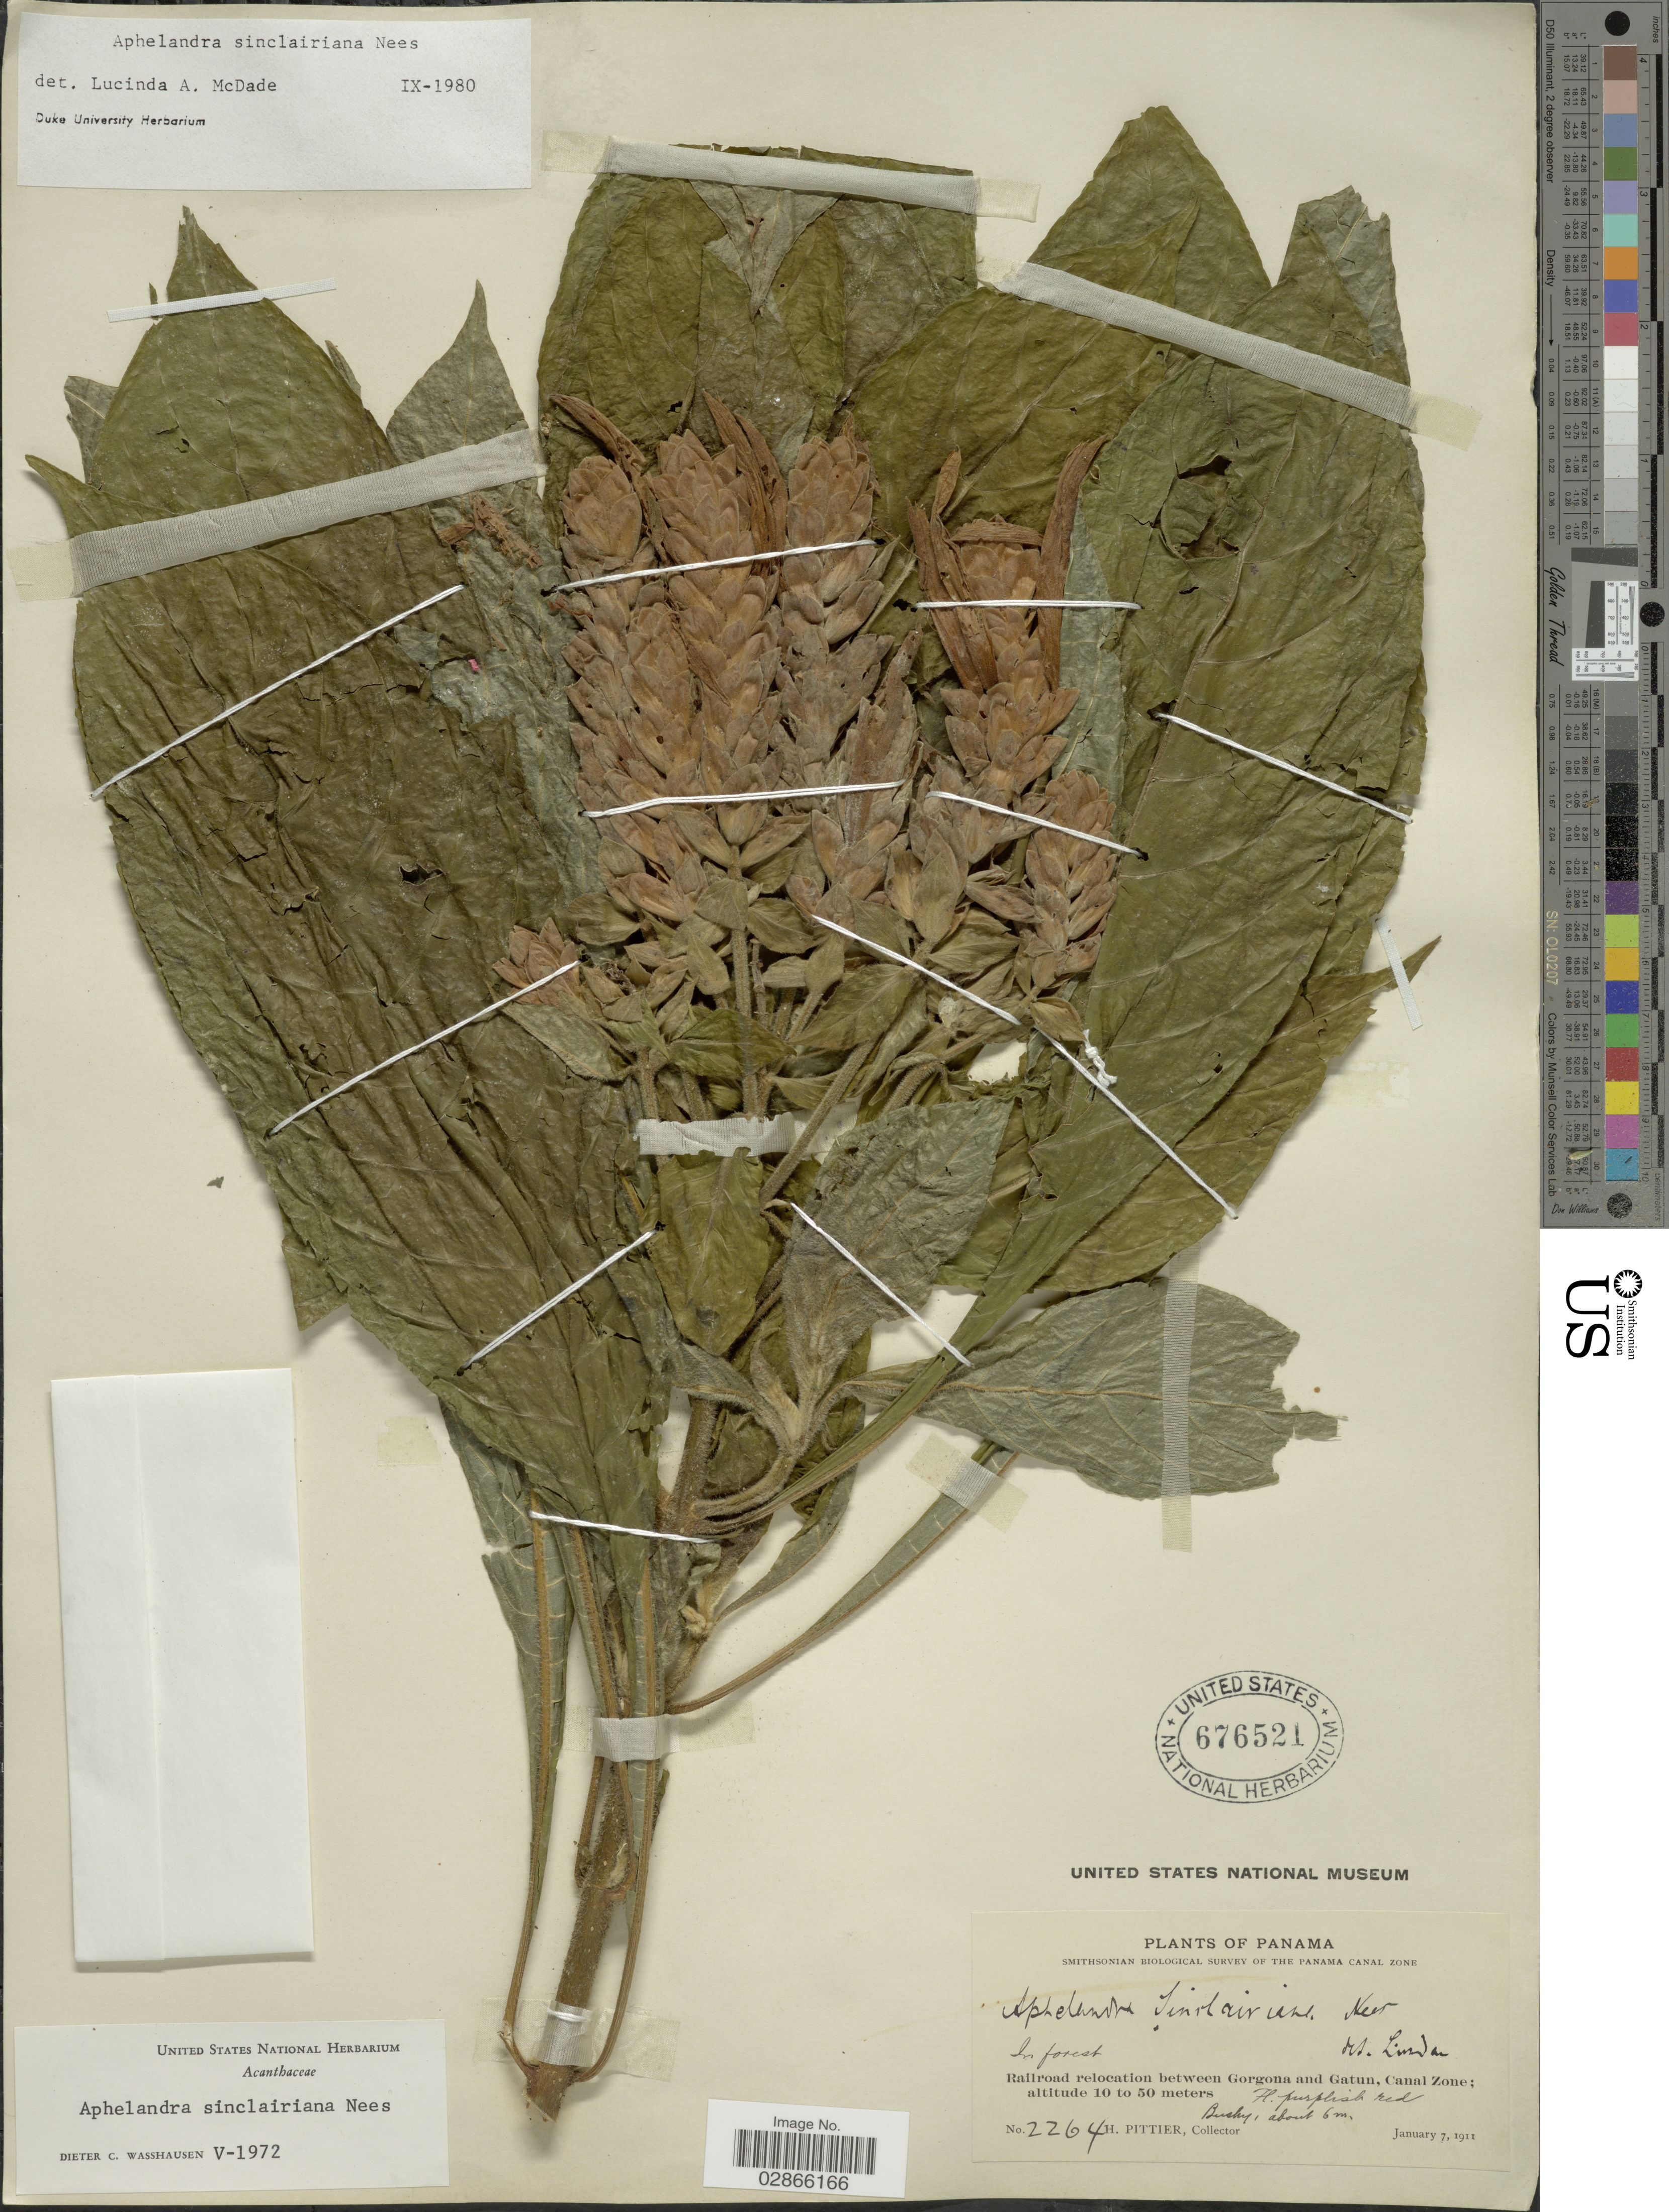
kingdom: Plantae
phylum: Tracheophyta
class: Magnoliopsida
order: Lamiales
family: Acanthaceae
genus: Aphelandra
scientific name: Aphelandra sinclairiana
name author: Nees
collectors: H. F. Pittier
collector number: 2264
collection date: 1911-01-07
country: Panama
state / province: Colón / Panamá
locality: Railroad relocation between Gorgona and Gatun, Canal Zone.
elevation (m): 10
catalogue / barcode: US 676521